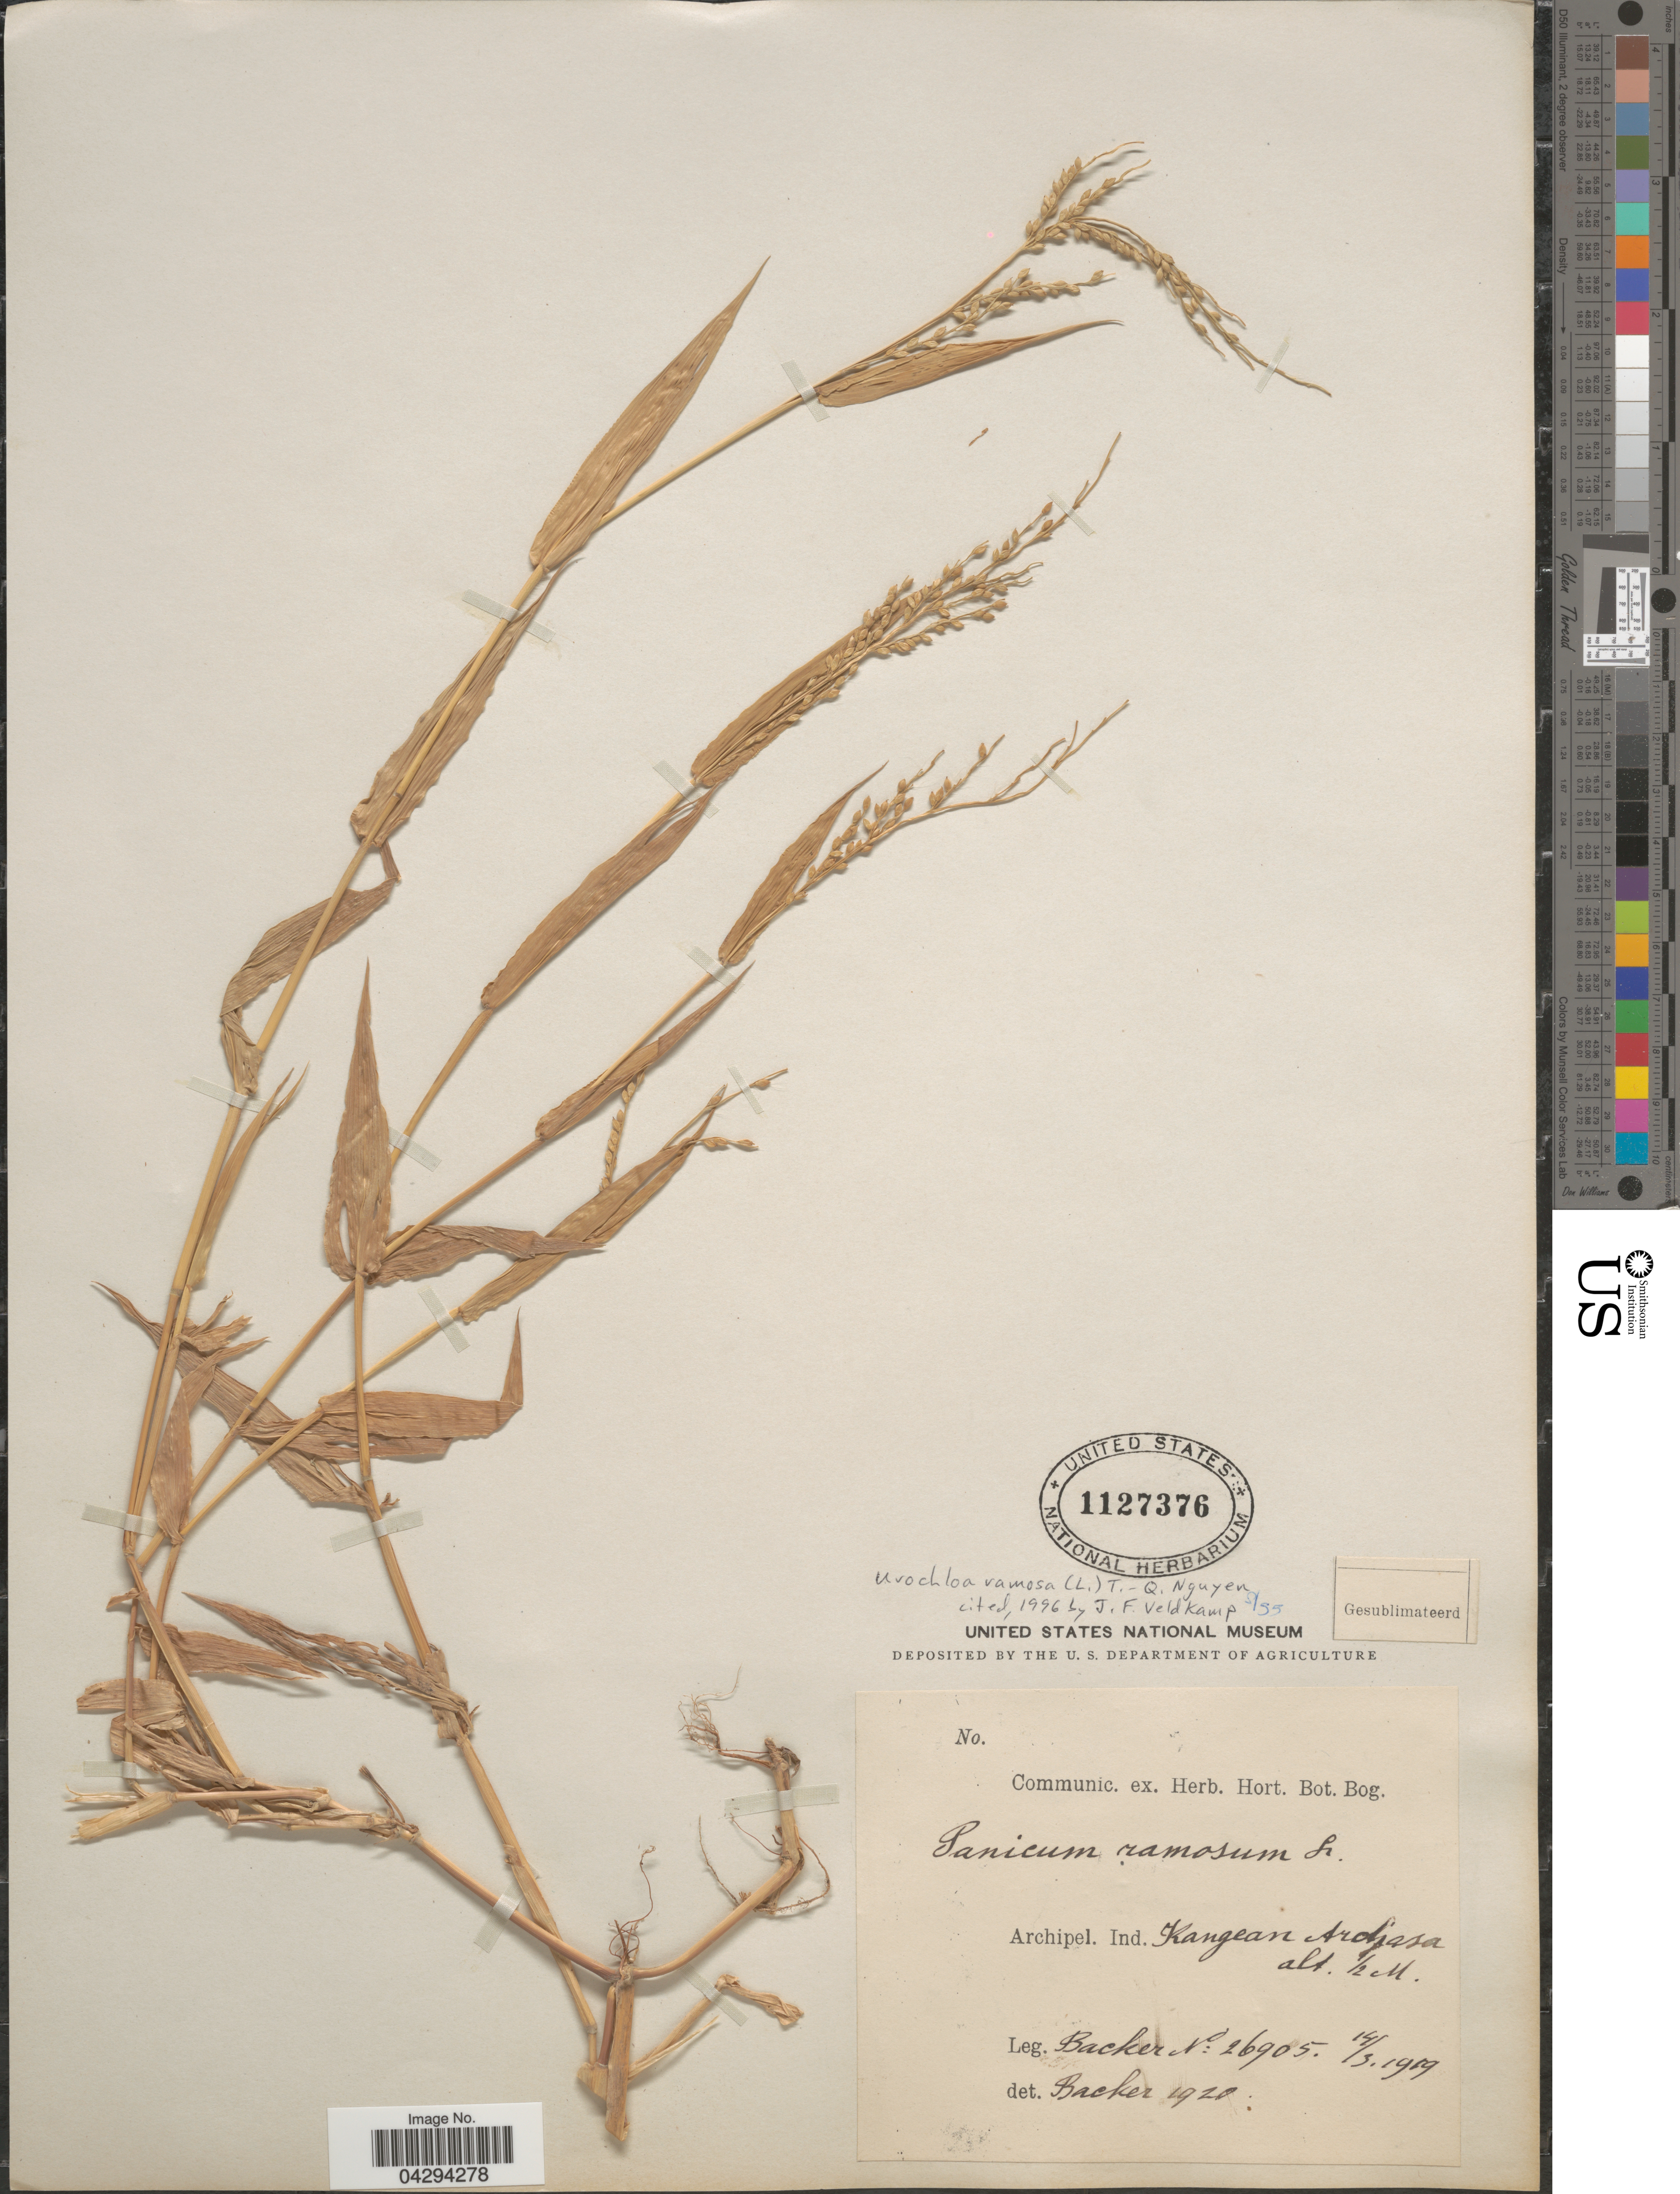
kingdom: Plantae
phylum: Tracheophyta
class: Liliopsida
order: Poales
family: Poaceae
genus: Urochloa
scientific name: Urochloa ramosa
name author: T.Q. Nguyen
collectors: Backer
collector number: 26905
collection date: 1959-03-14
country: Indonesia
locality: Archipel. Ind. Kangean Ardjasa.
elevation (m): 0.5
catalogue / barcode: US 1127376